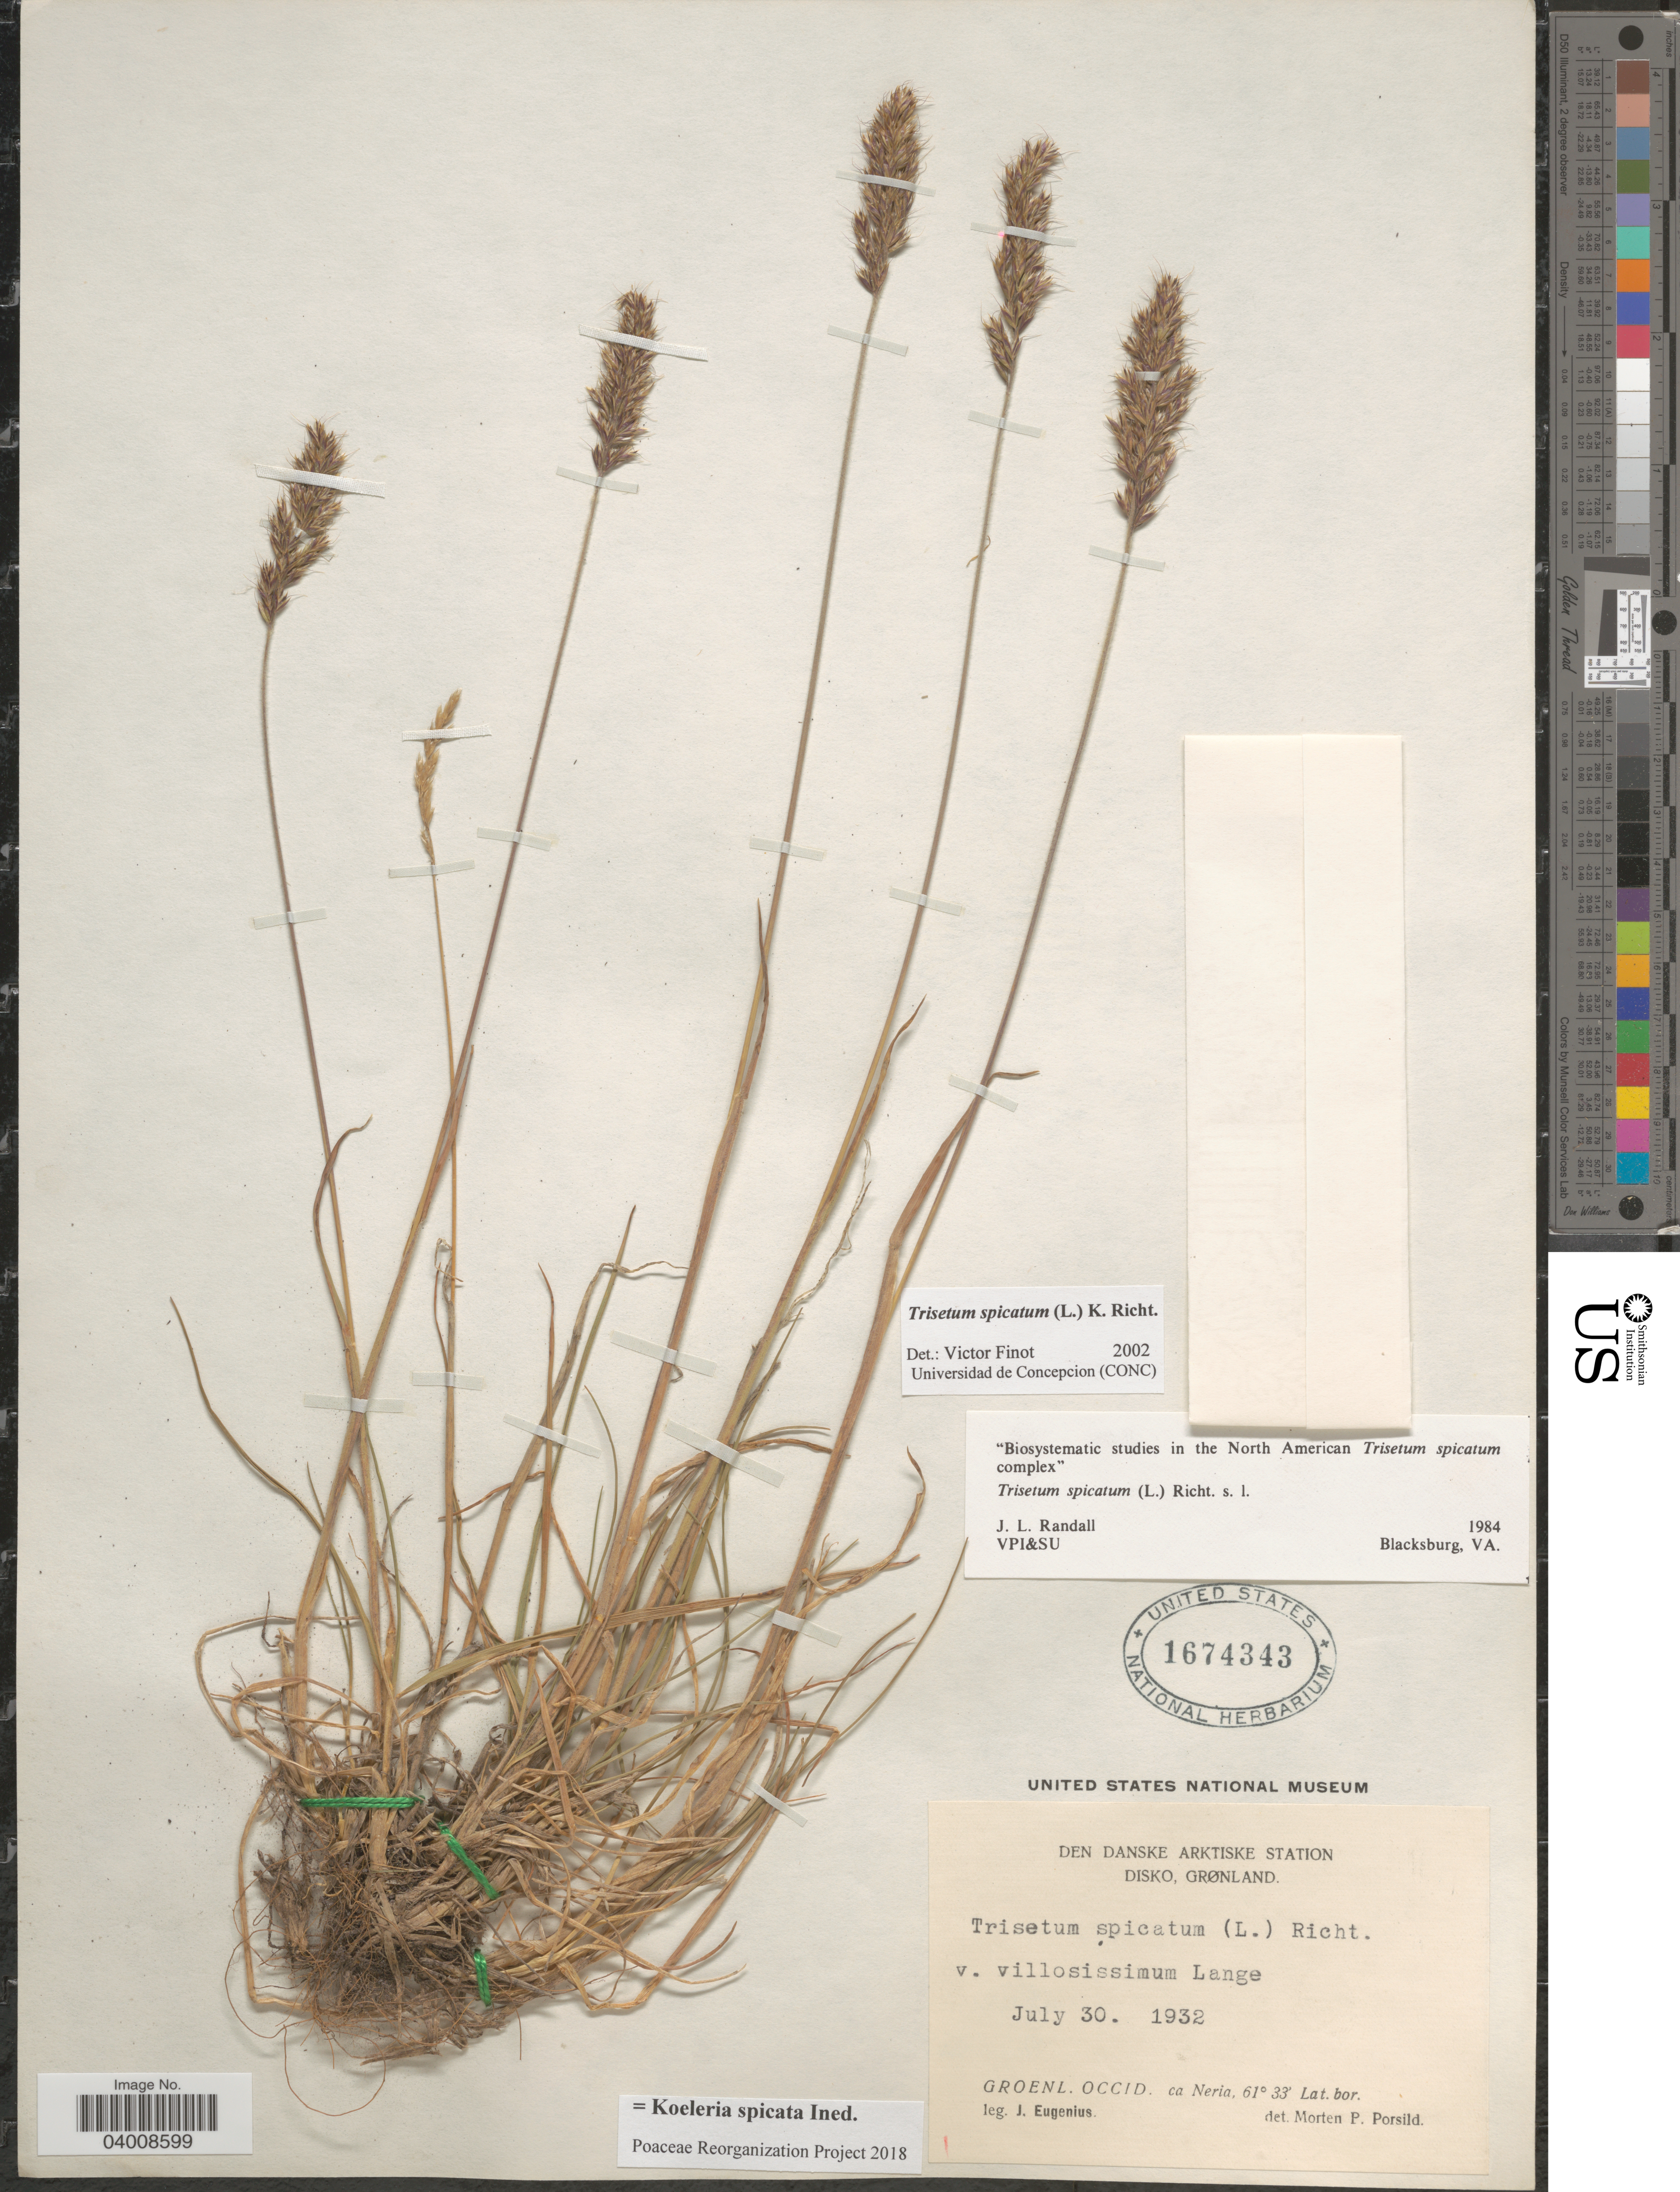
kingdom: Plantae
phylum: Tracheophyta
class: Liliopsida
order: Poales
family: Poaceae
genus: Koeleria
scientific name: Koeleria spicata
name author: (L.) Barberá et al.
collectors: J. Eugenius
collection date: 1932-07-30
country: Greenland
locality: Den Danske Arktiske Station. Disko, Grønland. Groenl. Occid. ca Neria.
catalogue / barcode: US 1674343